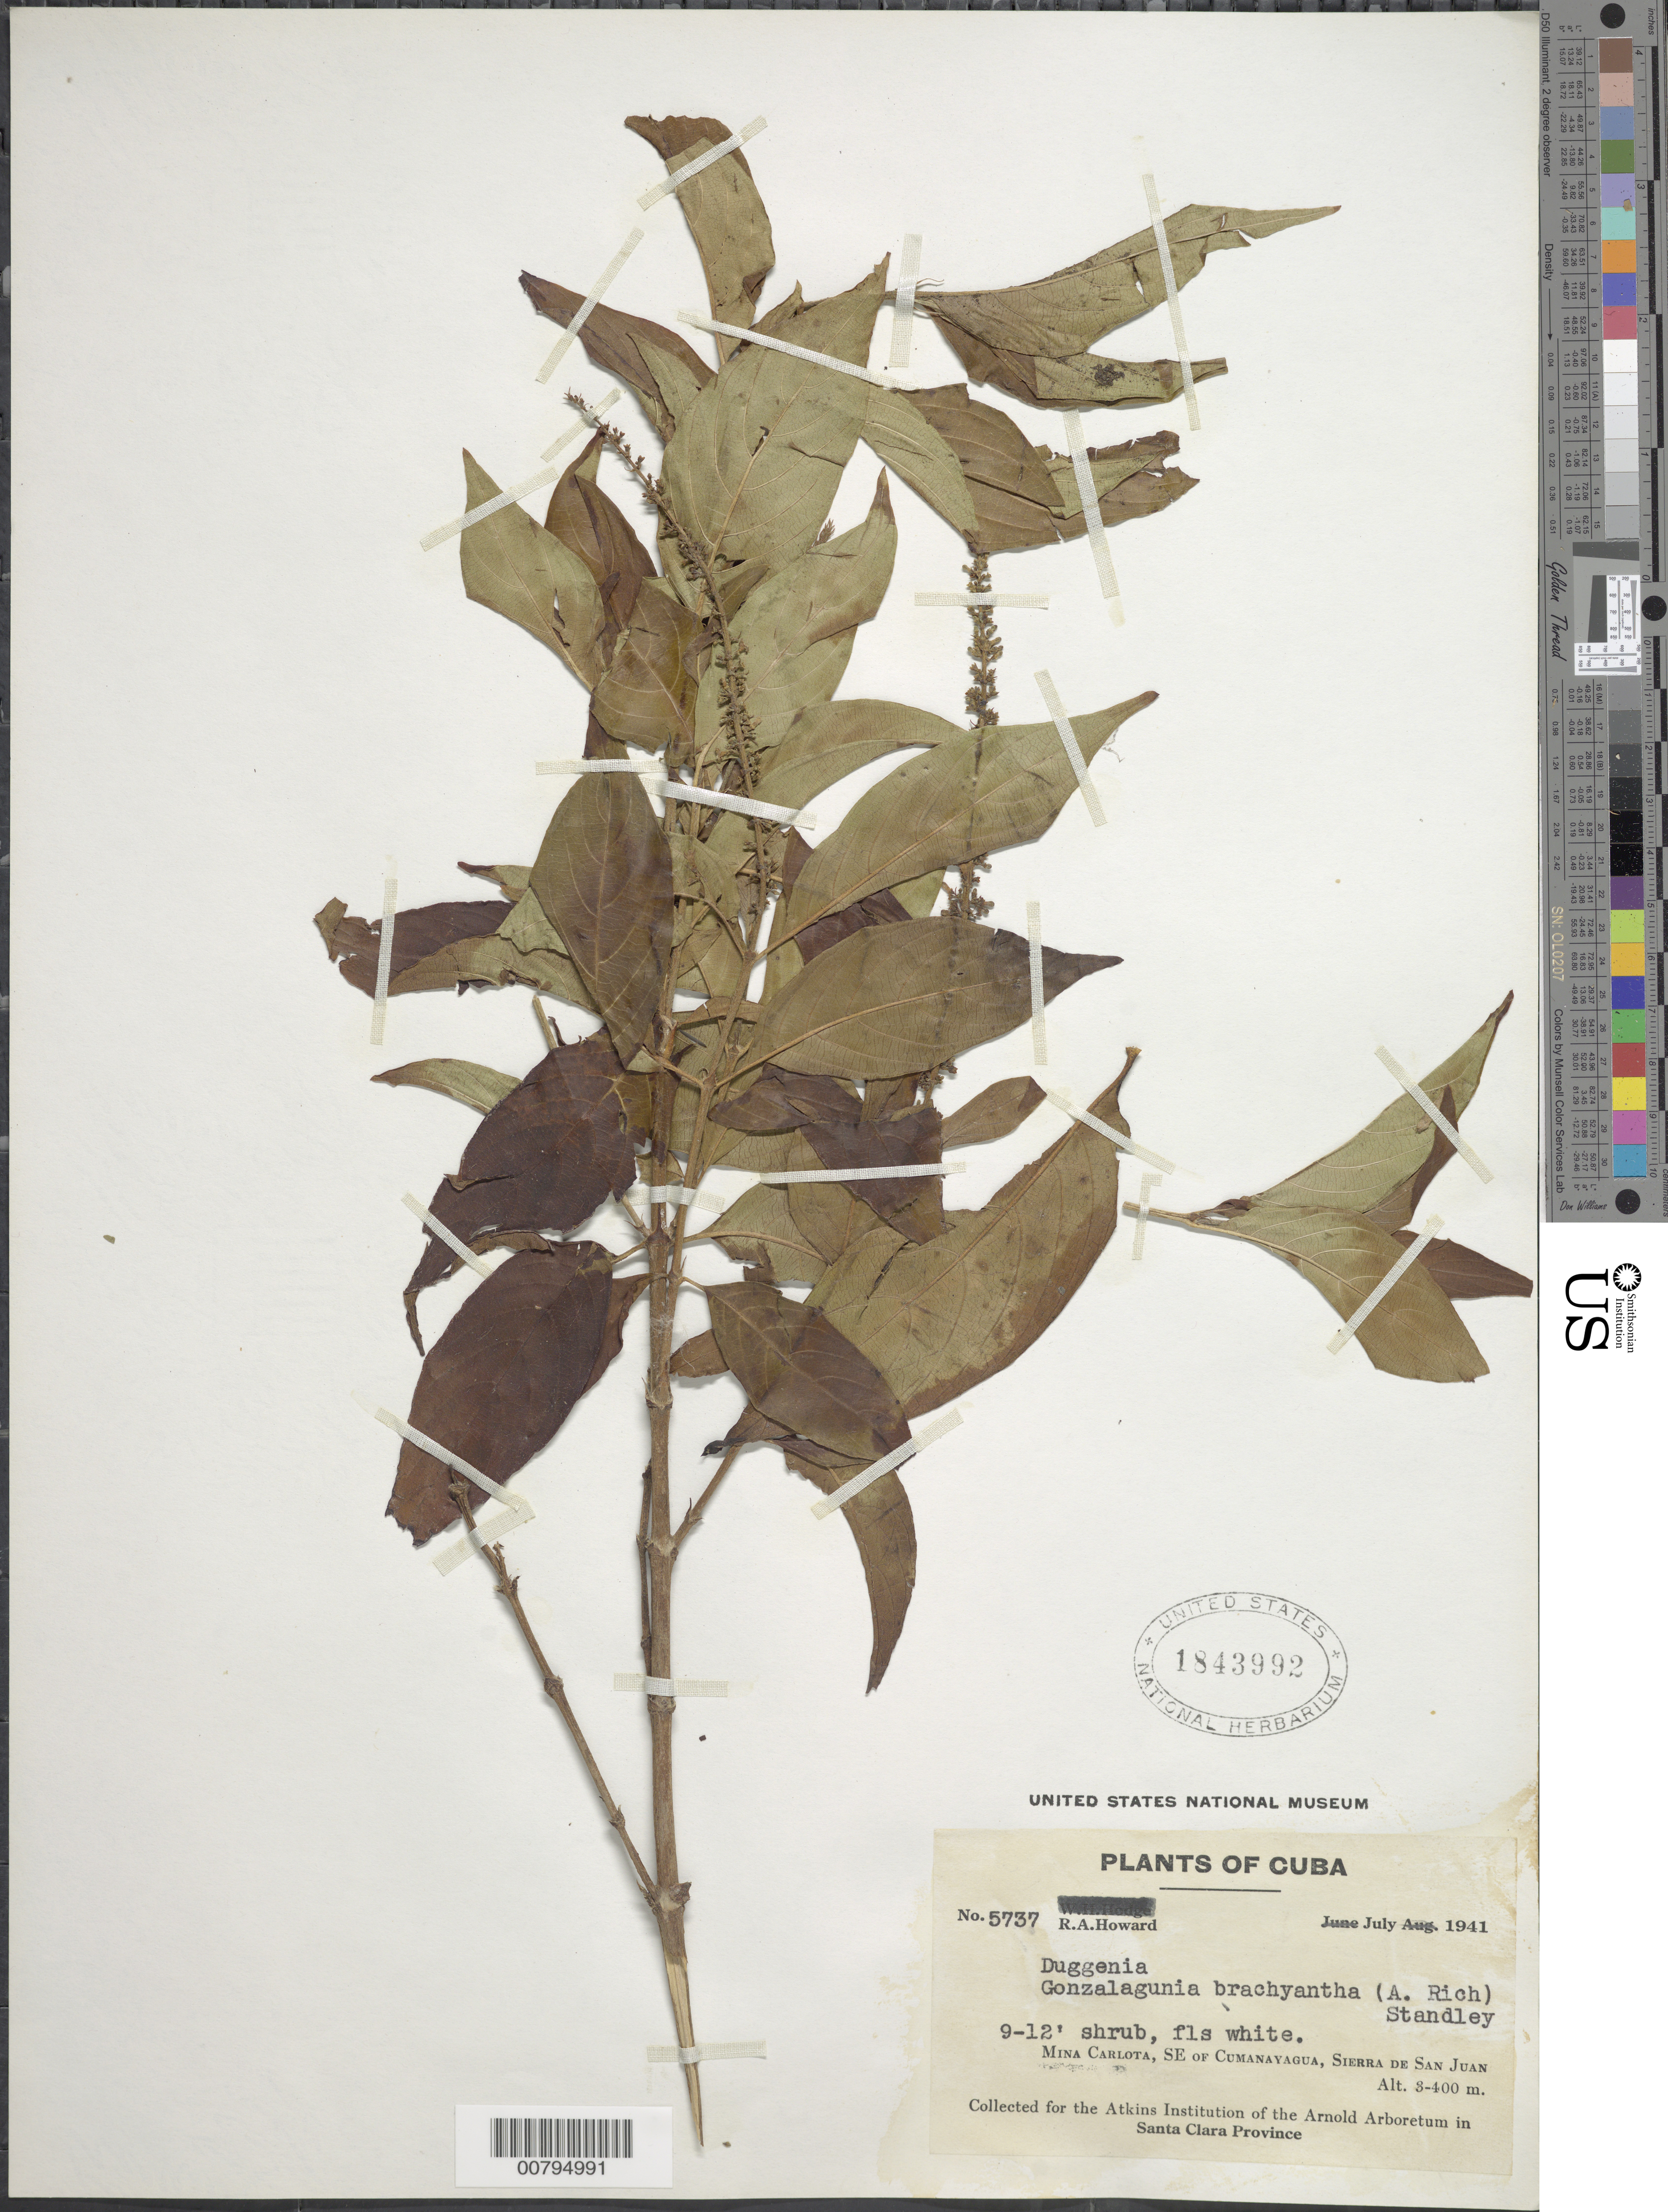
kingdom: Plantae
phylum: Tracheophyta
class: Magnoliopsida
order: Gentianales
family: Rubiaceae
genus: Gonzalagunia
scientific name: Gonzalagunia brachyantha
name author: (A. Rich.) Urb.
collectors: R. A. Howard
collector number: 5737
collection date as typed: Jul 1941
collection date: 1941-07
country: Cuba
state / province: Las Villas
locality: Mina Carlota, SE of Cumanayagua, Sierra de San Juan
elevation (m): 3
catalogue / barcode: US 1843992